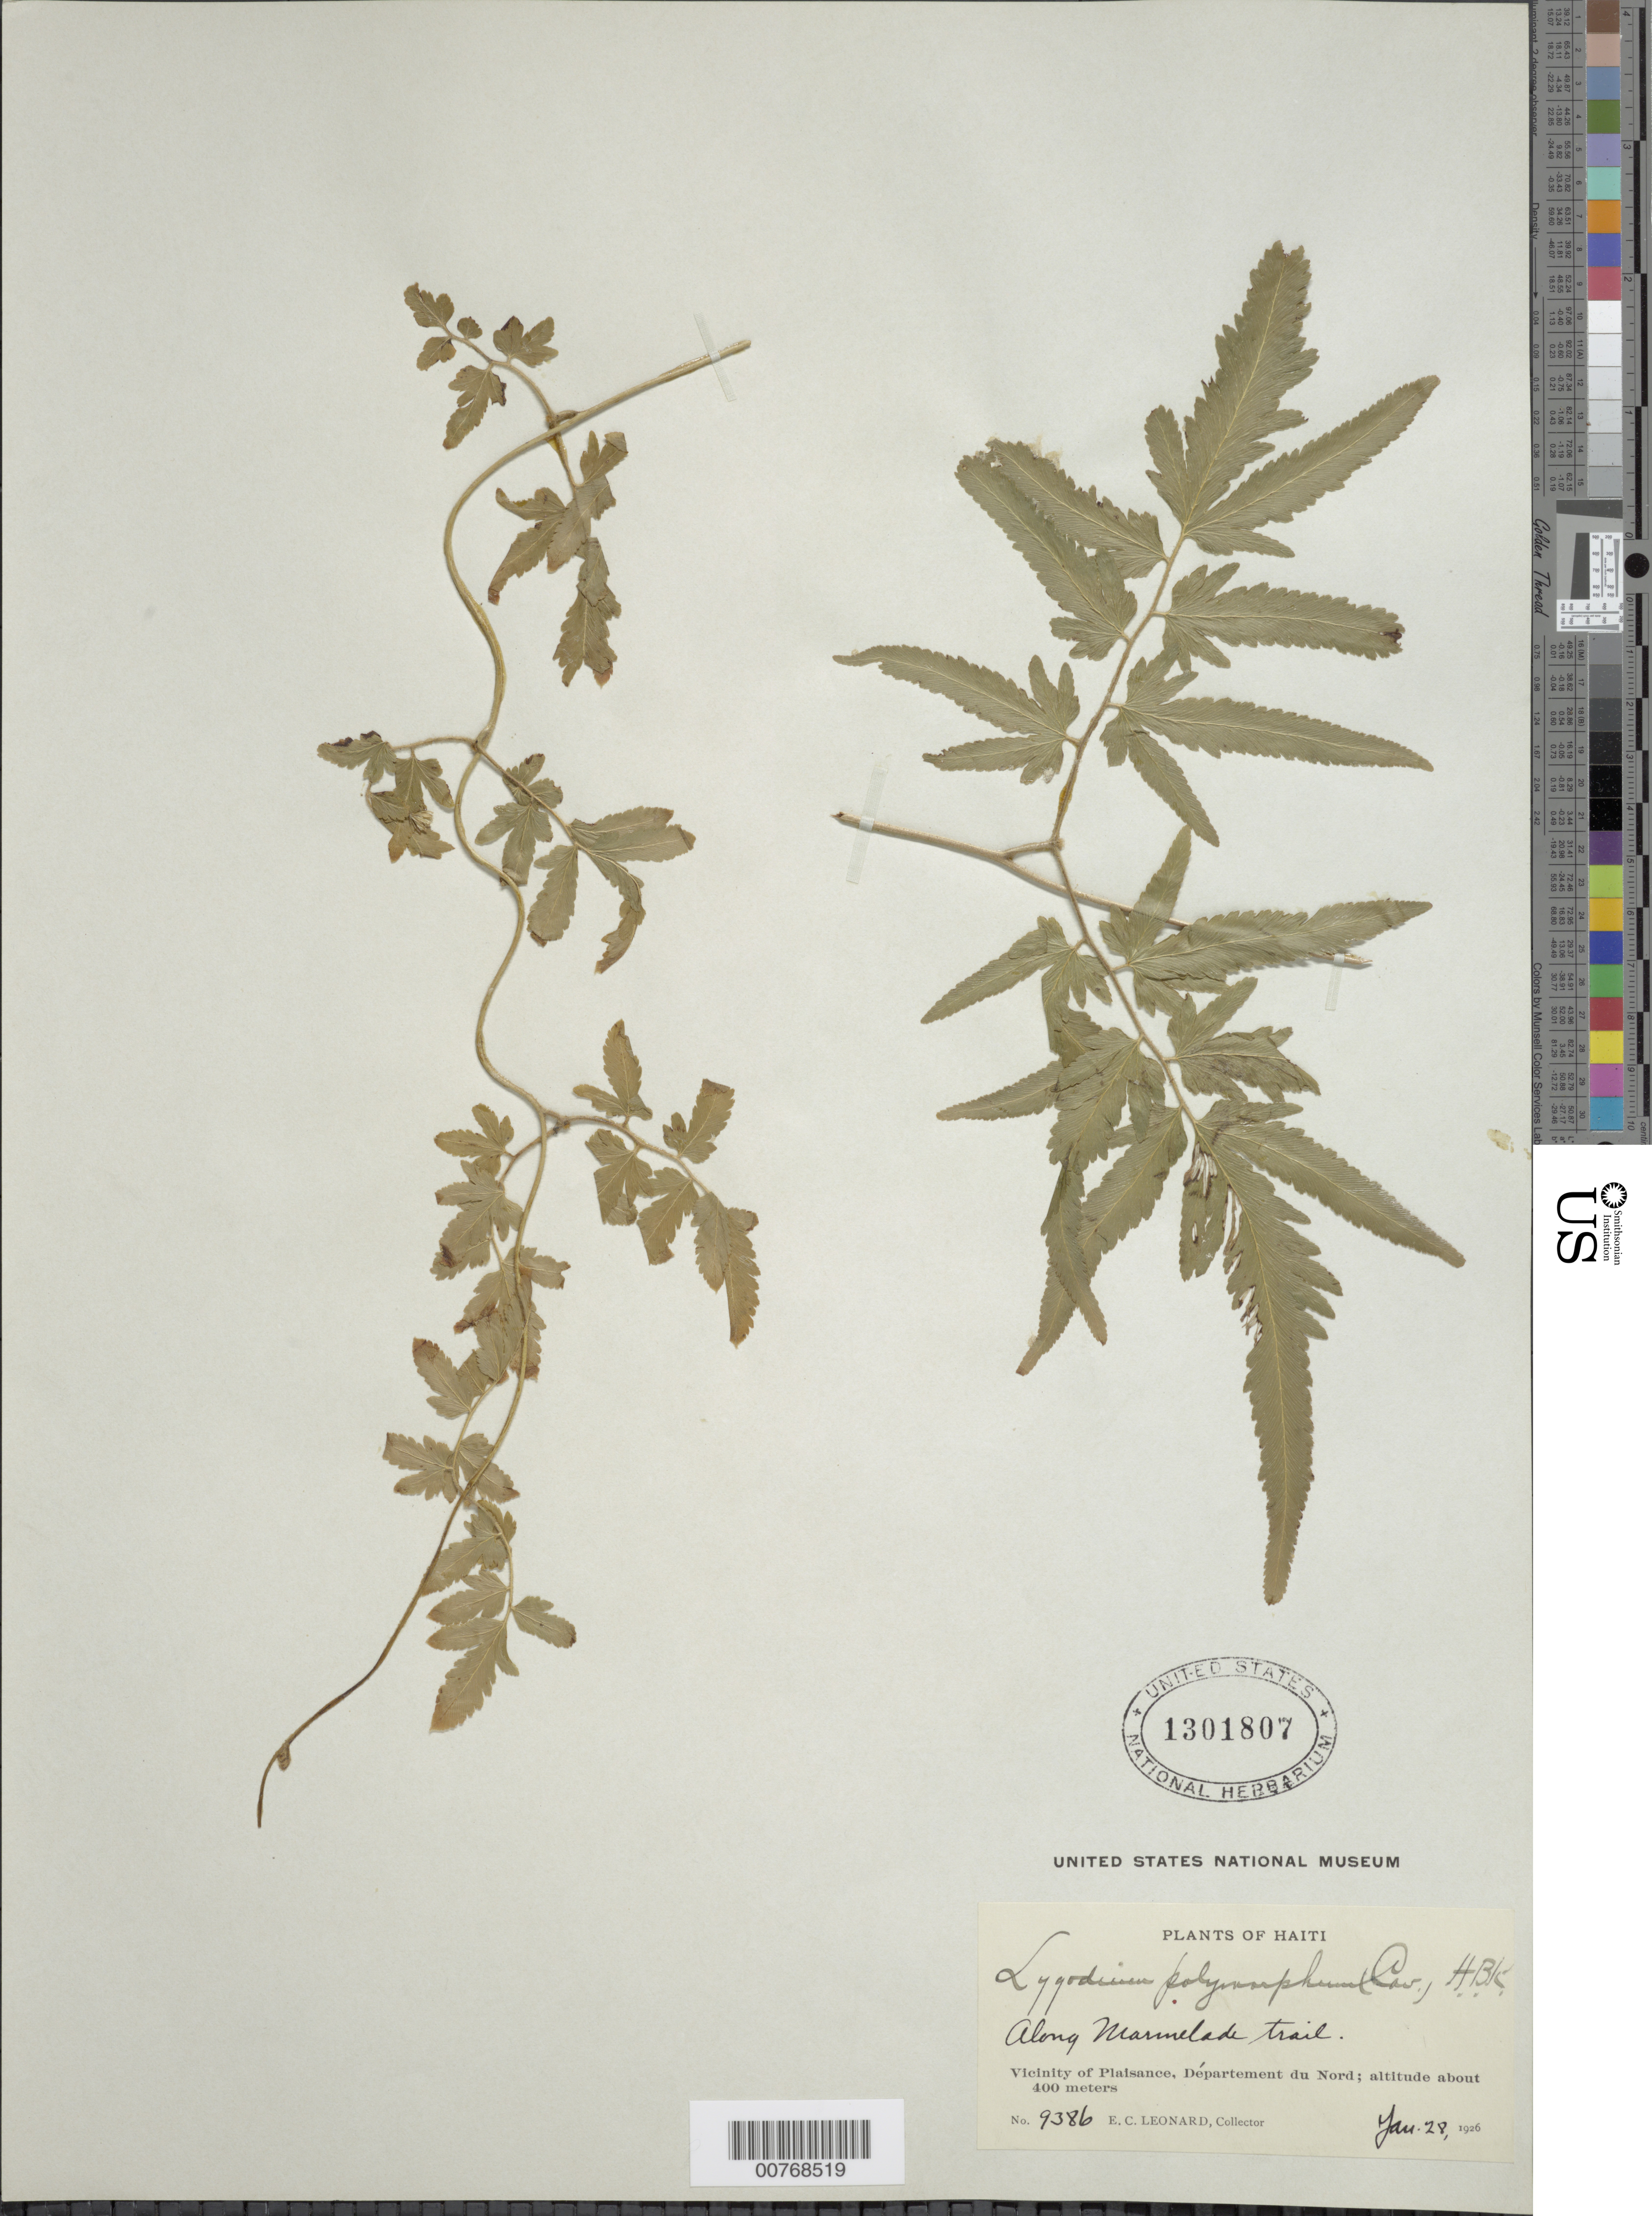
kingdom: Plantae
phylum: Tracheophyta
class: Polypodiopsida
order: Schizaeales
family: Lygodiaceae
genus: Lygodium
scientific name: Lygodium venustum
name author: Sw.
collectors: E. C. Leonard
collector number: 9386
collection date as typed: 28 Jan 1926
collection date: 1926-01-28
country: Haiti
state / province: Nord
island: Hispaniola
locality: Vicinity of Plaisance, Departement du Nord. Along Marmelade Trail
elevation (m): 400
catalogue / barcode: US 1301807